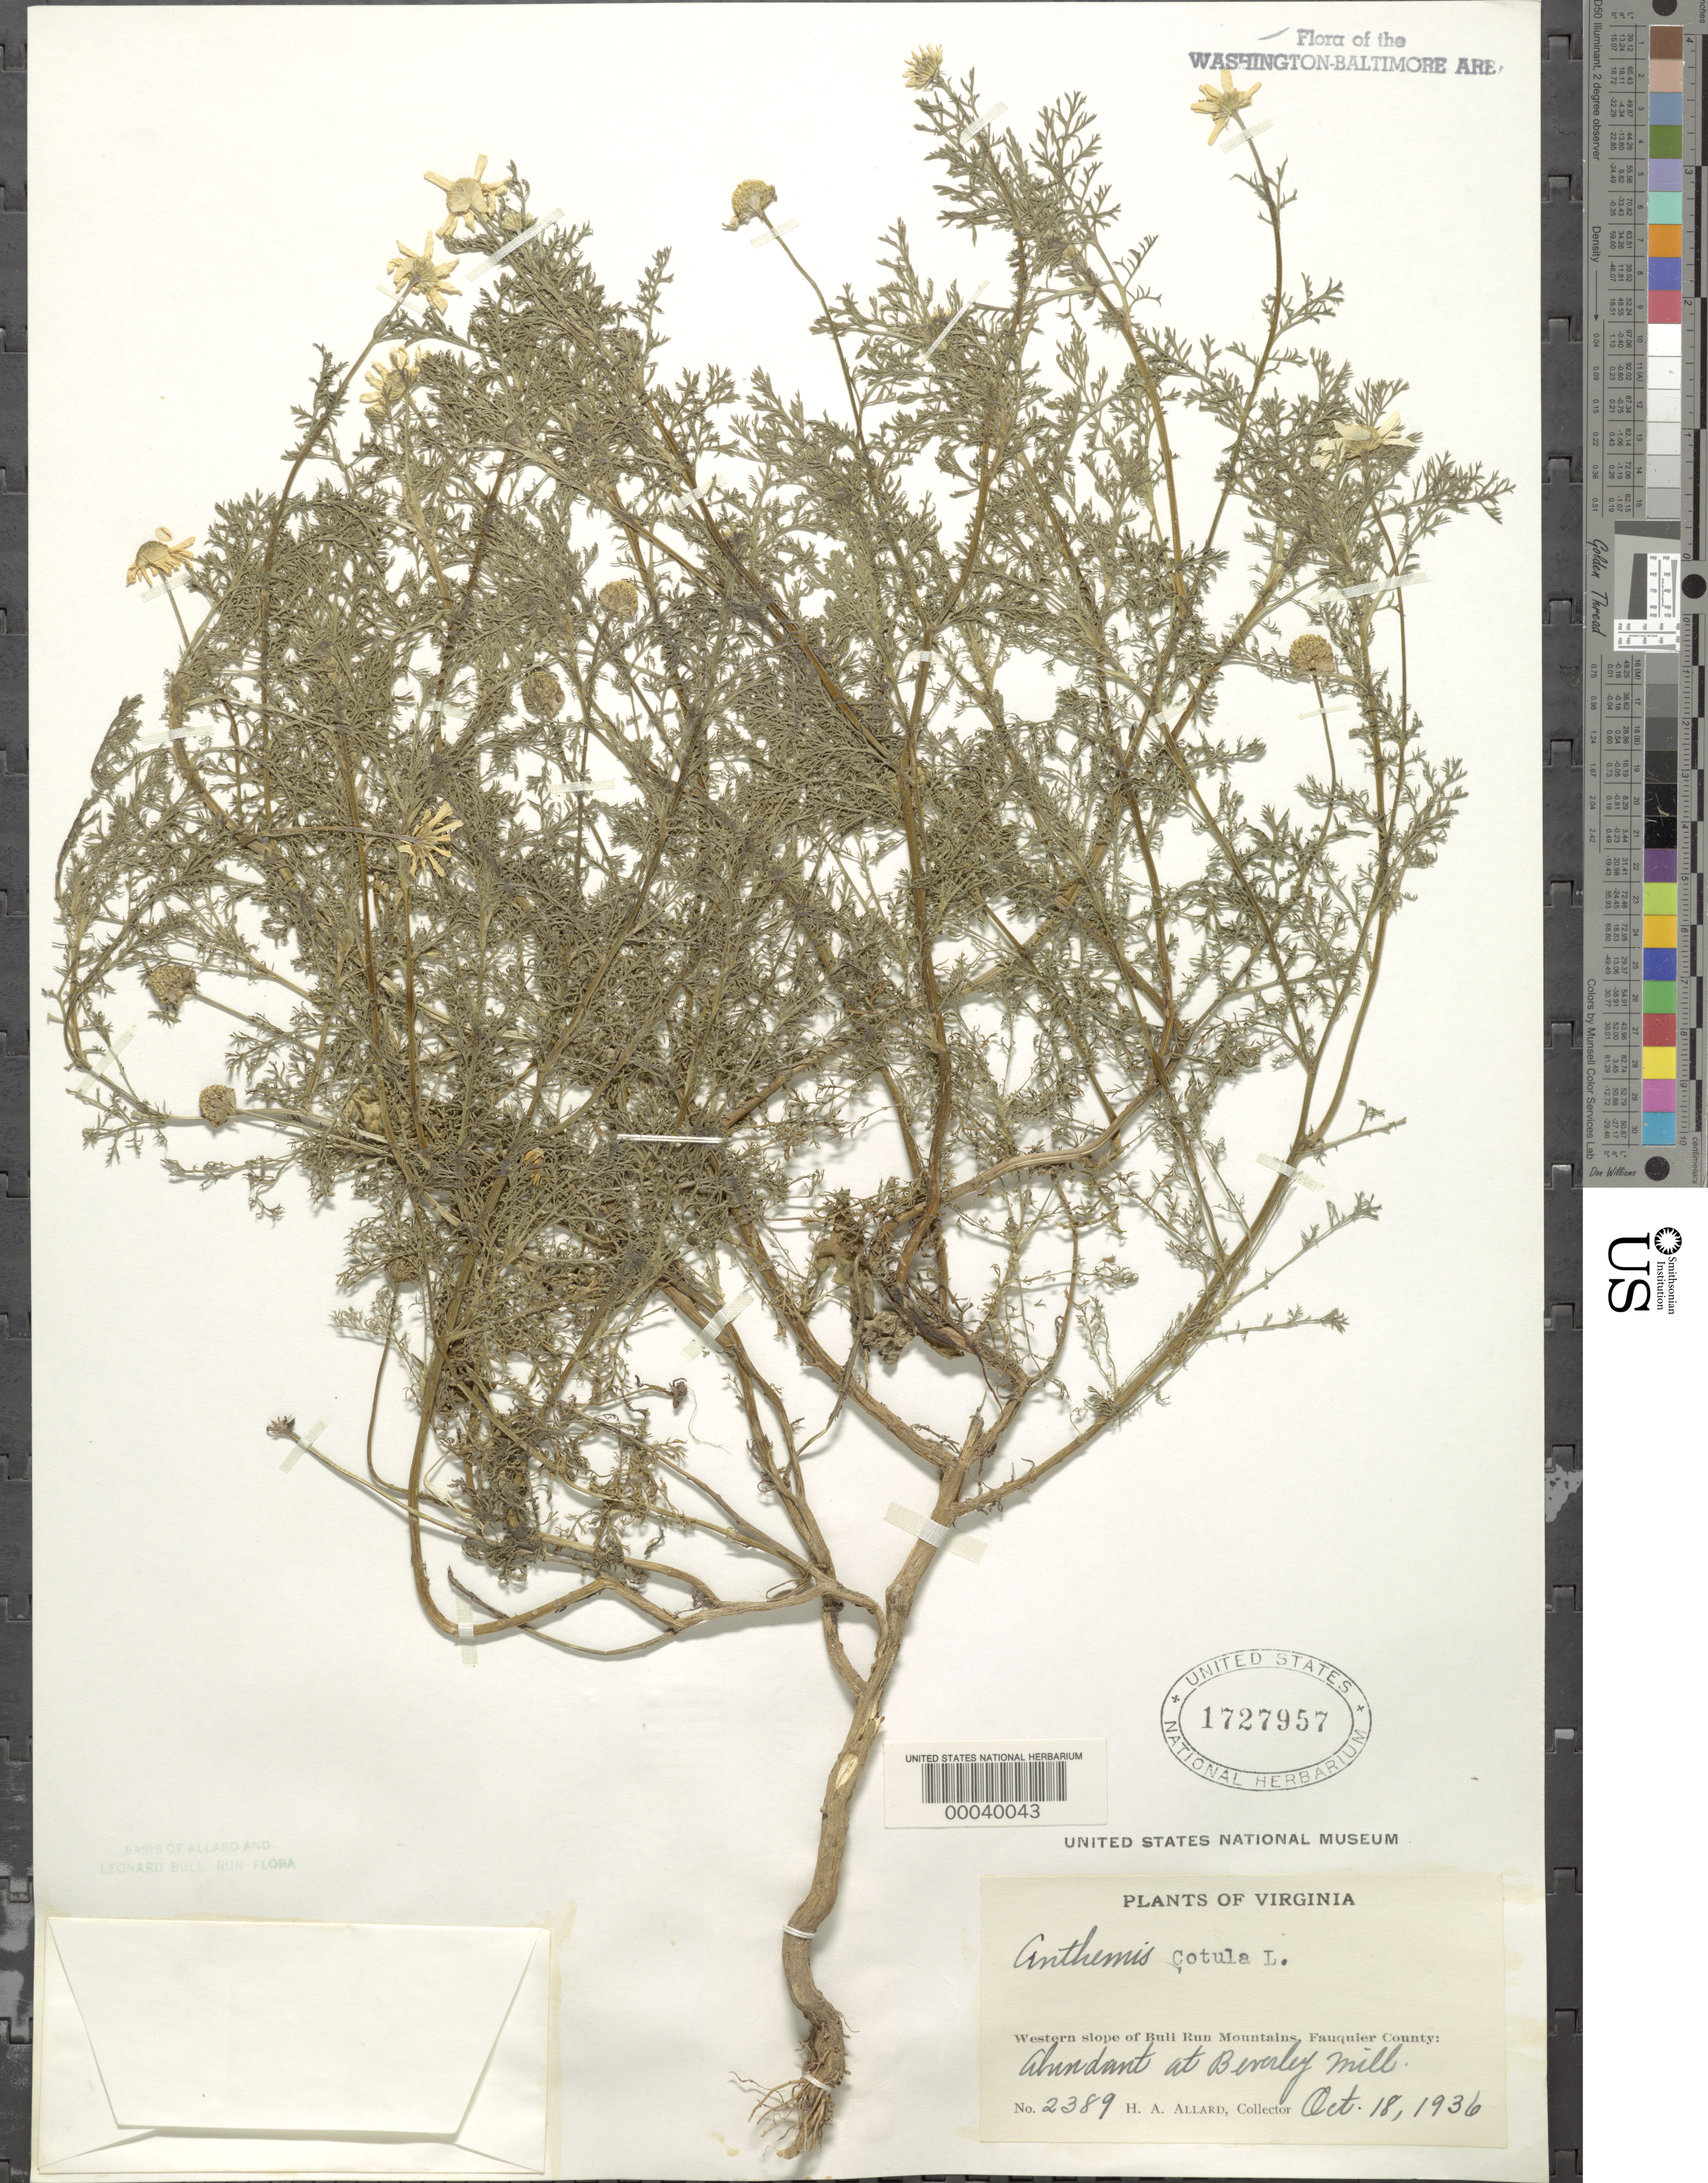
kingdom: Plantae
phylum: Tracheophyta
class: Magnoliopsida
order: Asterales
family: Asteraceae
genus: Anthemis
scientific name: Anthemis cotula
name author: L.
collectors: H. A. Allard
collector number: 2389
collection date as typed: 18 Oct 1936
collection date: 1936-10-18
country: United States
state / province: Virginia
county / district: Fauquier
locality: Beverley Mill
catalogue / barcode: US 1727957